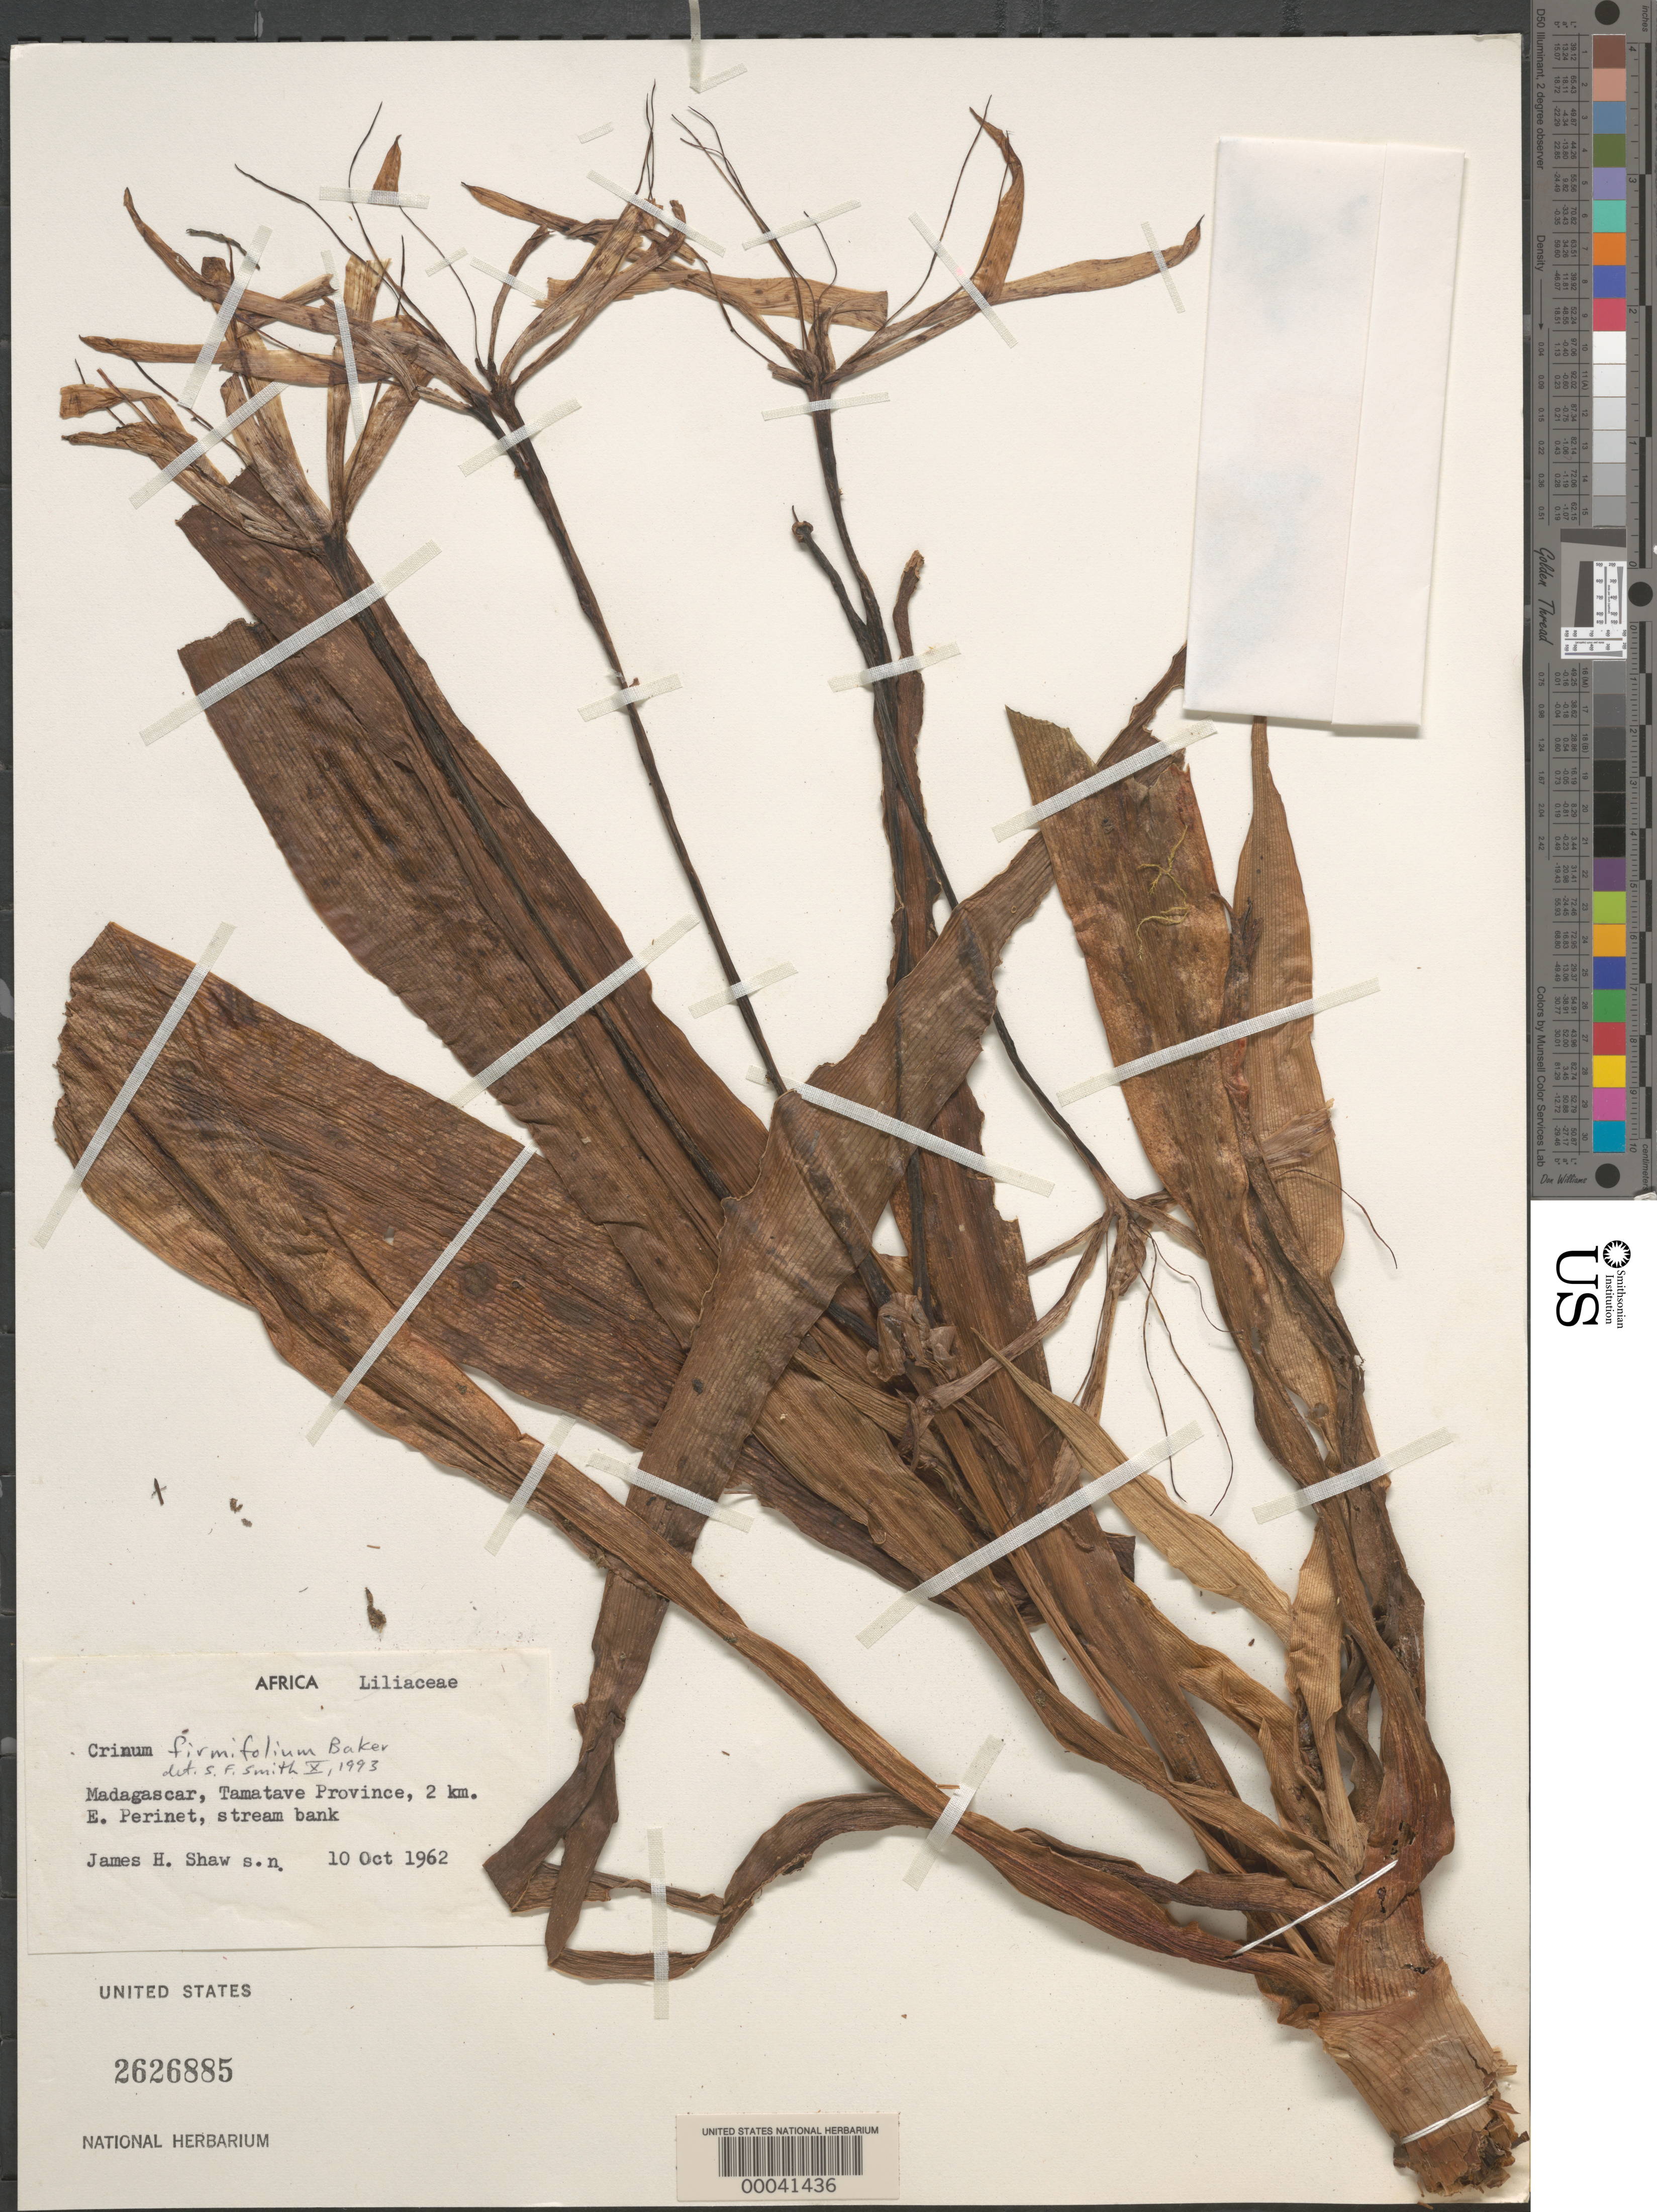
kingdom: Plantae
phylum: Tracheophyta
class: Liliopsida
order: Asparagales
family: Amaryllidaceae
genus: Crinum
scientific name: Crinum sp.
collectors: J. H. Shaw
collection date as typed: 10 Oct 1962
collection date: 1962-10-10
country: Madagascar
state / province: Alaotra Mangoro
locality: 2 km. e of perinet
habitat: Stream bank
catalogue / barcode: US 2626885